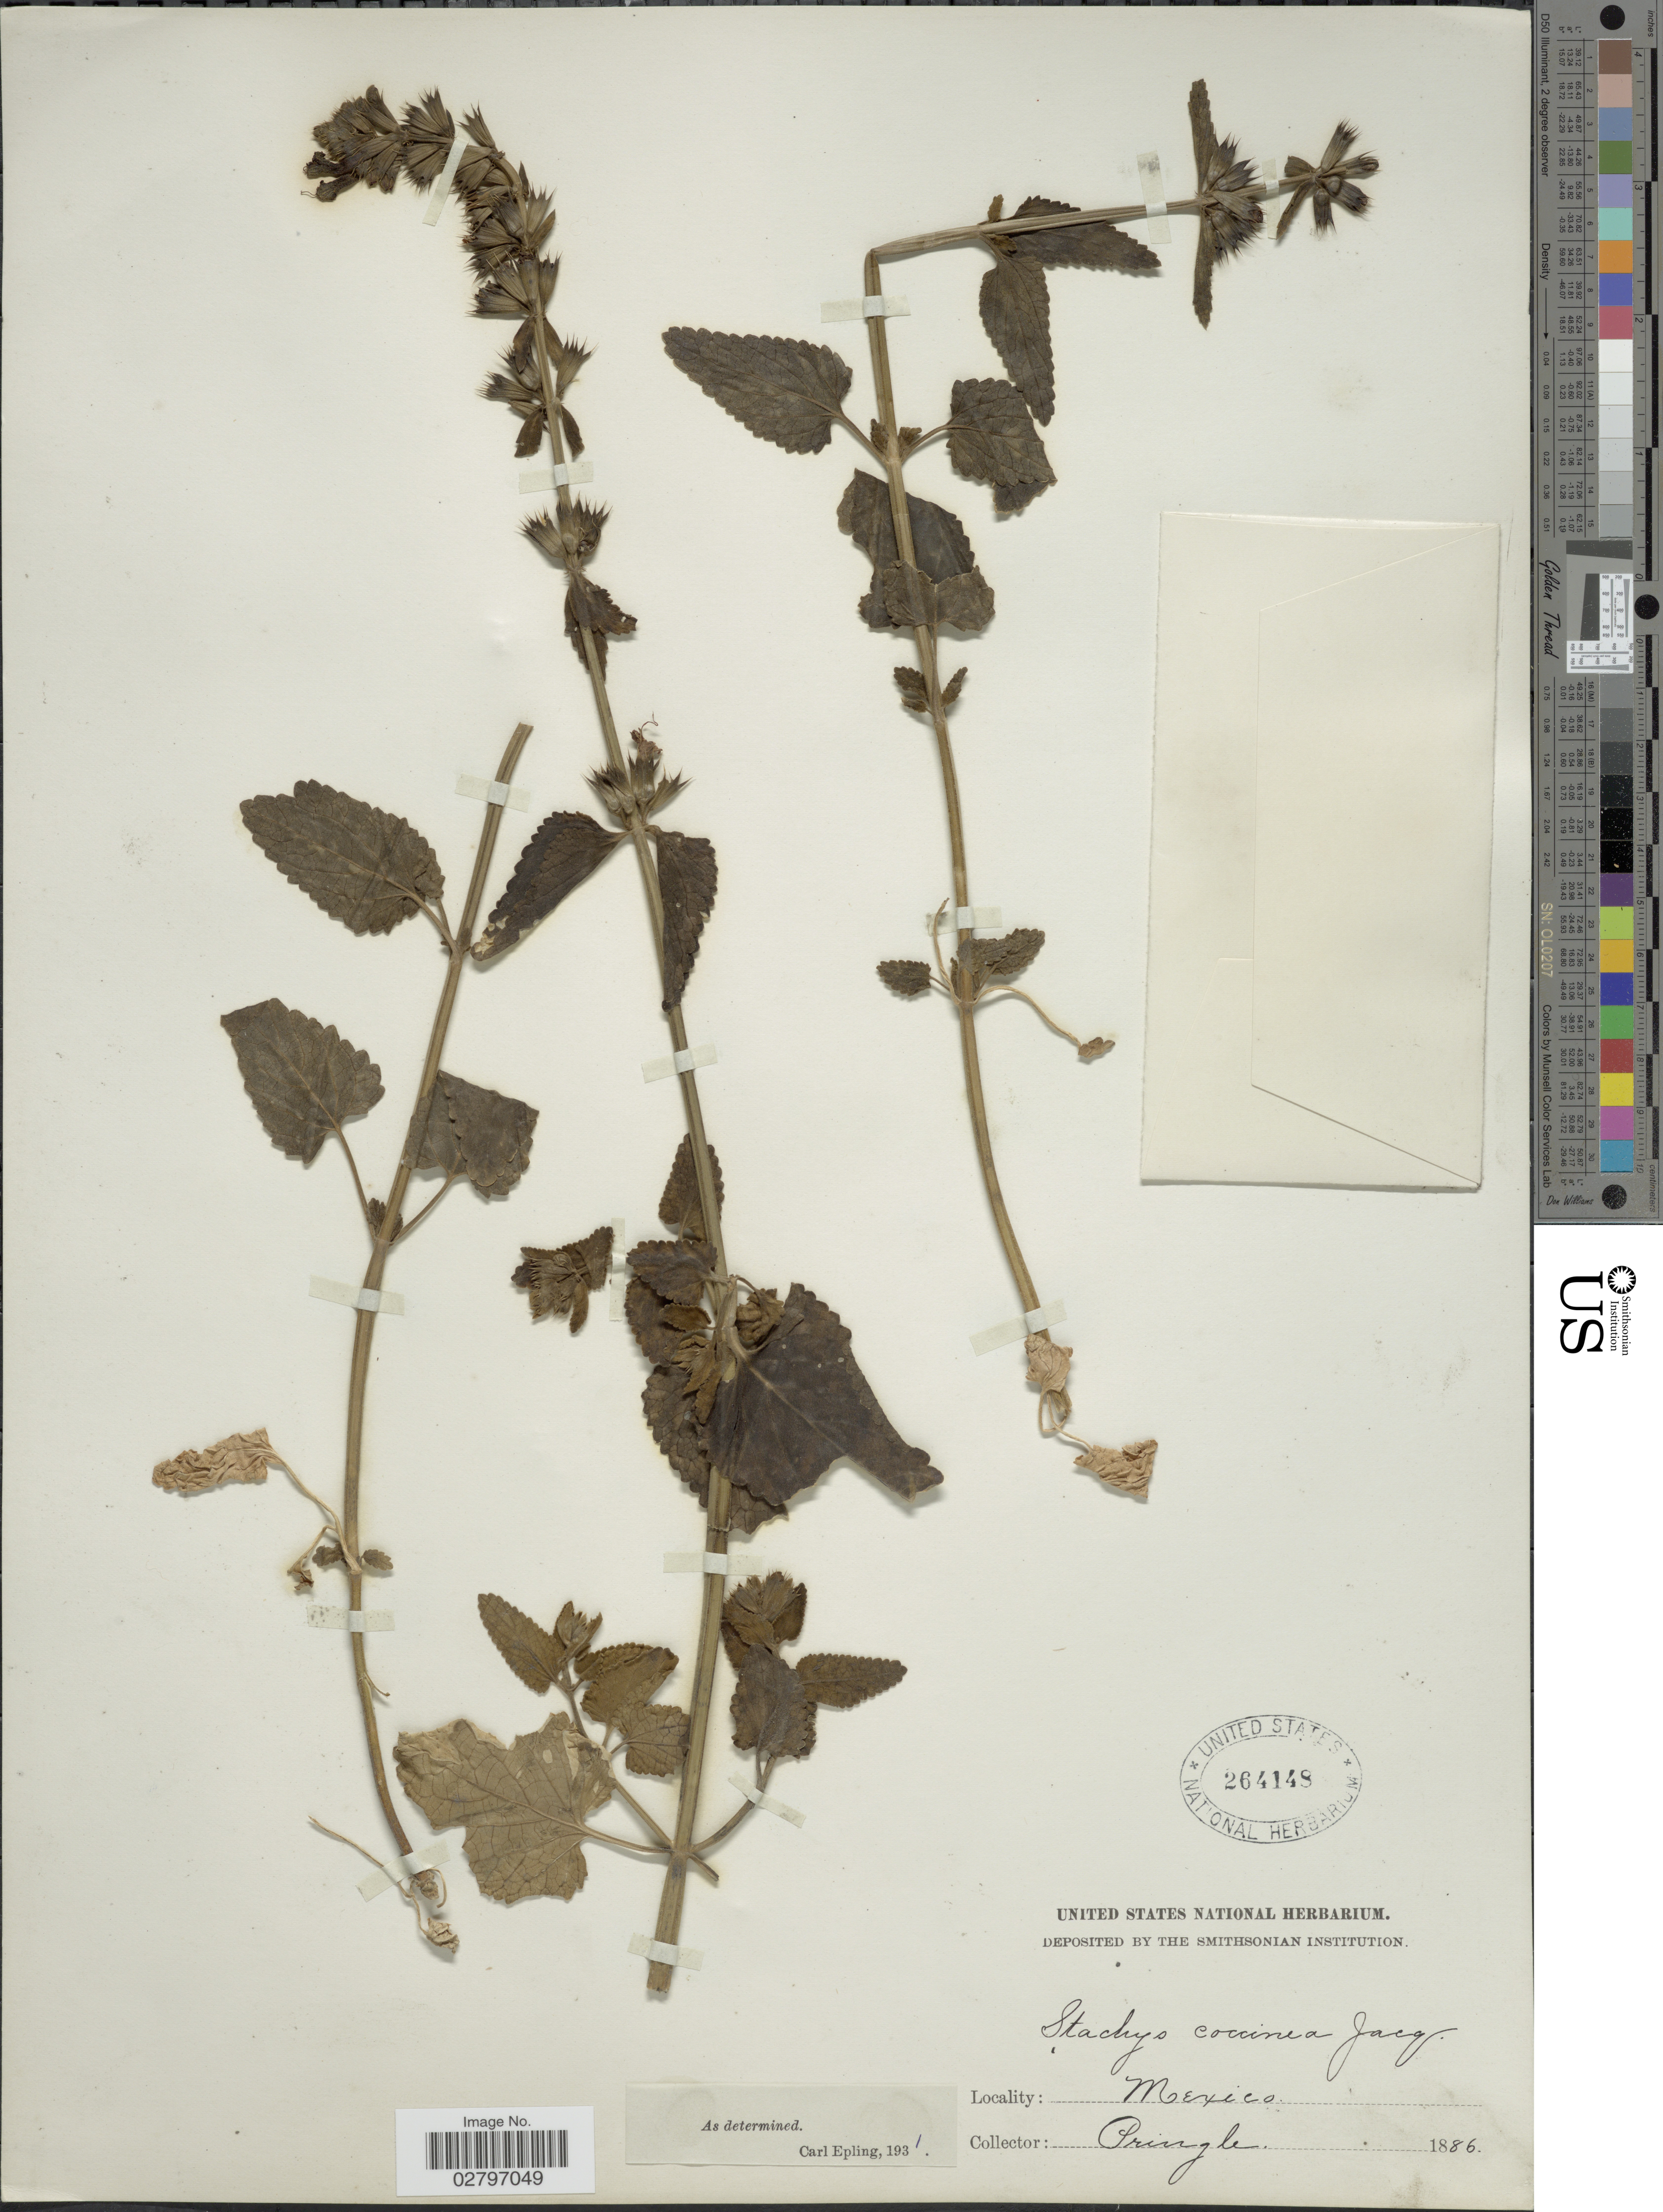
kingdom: Plantae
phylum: Tracheophyta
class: Magnoliopsida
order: Lamiales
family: Lamiaceae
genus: Stachys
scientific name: Stachys coccinea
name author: Ortega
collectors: -- Pringle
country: Mexico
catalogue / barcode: US 264148